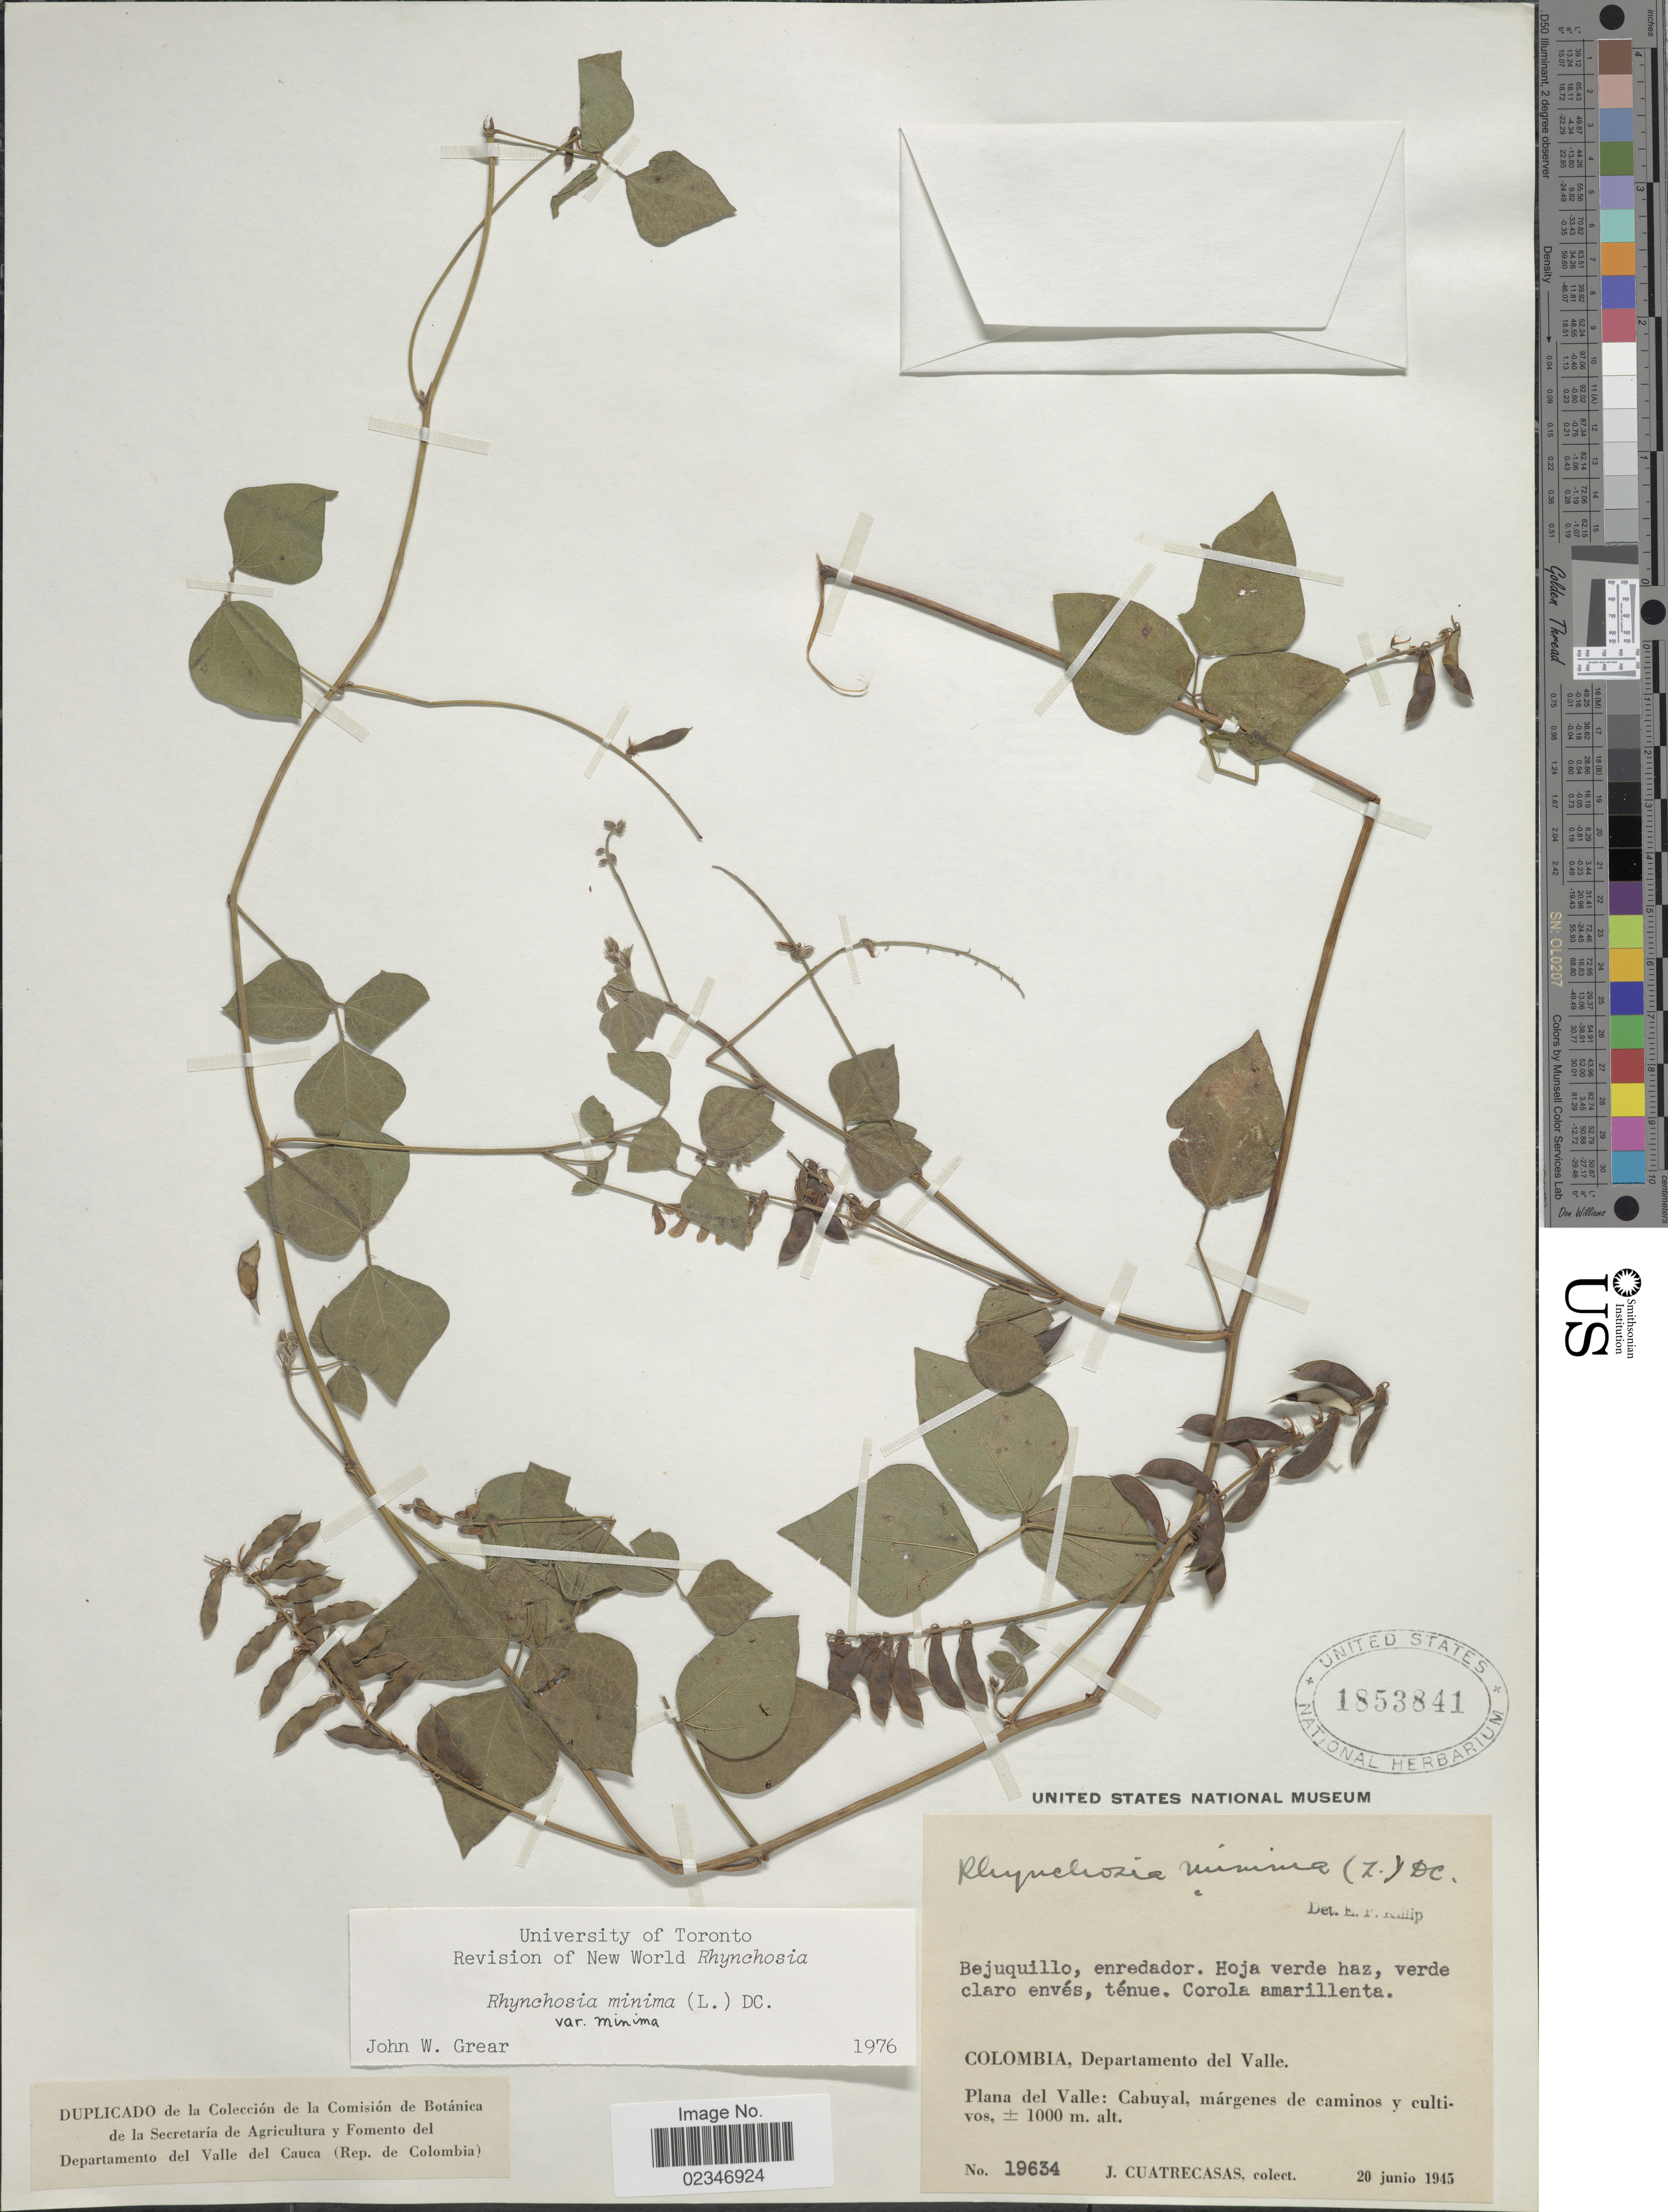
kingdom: Plantae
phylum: Tracheophyta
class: Magnoliopsida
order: Fabales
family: Fabaceae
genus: Rhynchosia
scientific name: Rhynchosia minima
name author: (L.) DC.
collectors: J. Cuatrecasas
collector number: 19634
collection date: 1945-06-20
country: Colombia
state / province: Valle del Cauca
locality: Departamento del Valle, Plana del Valle, Cabuyal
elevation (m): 1000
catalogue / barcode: US 1853841